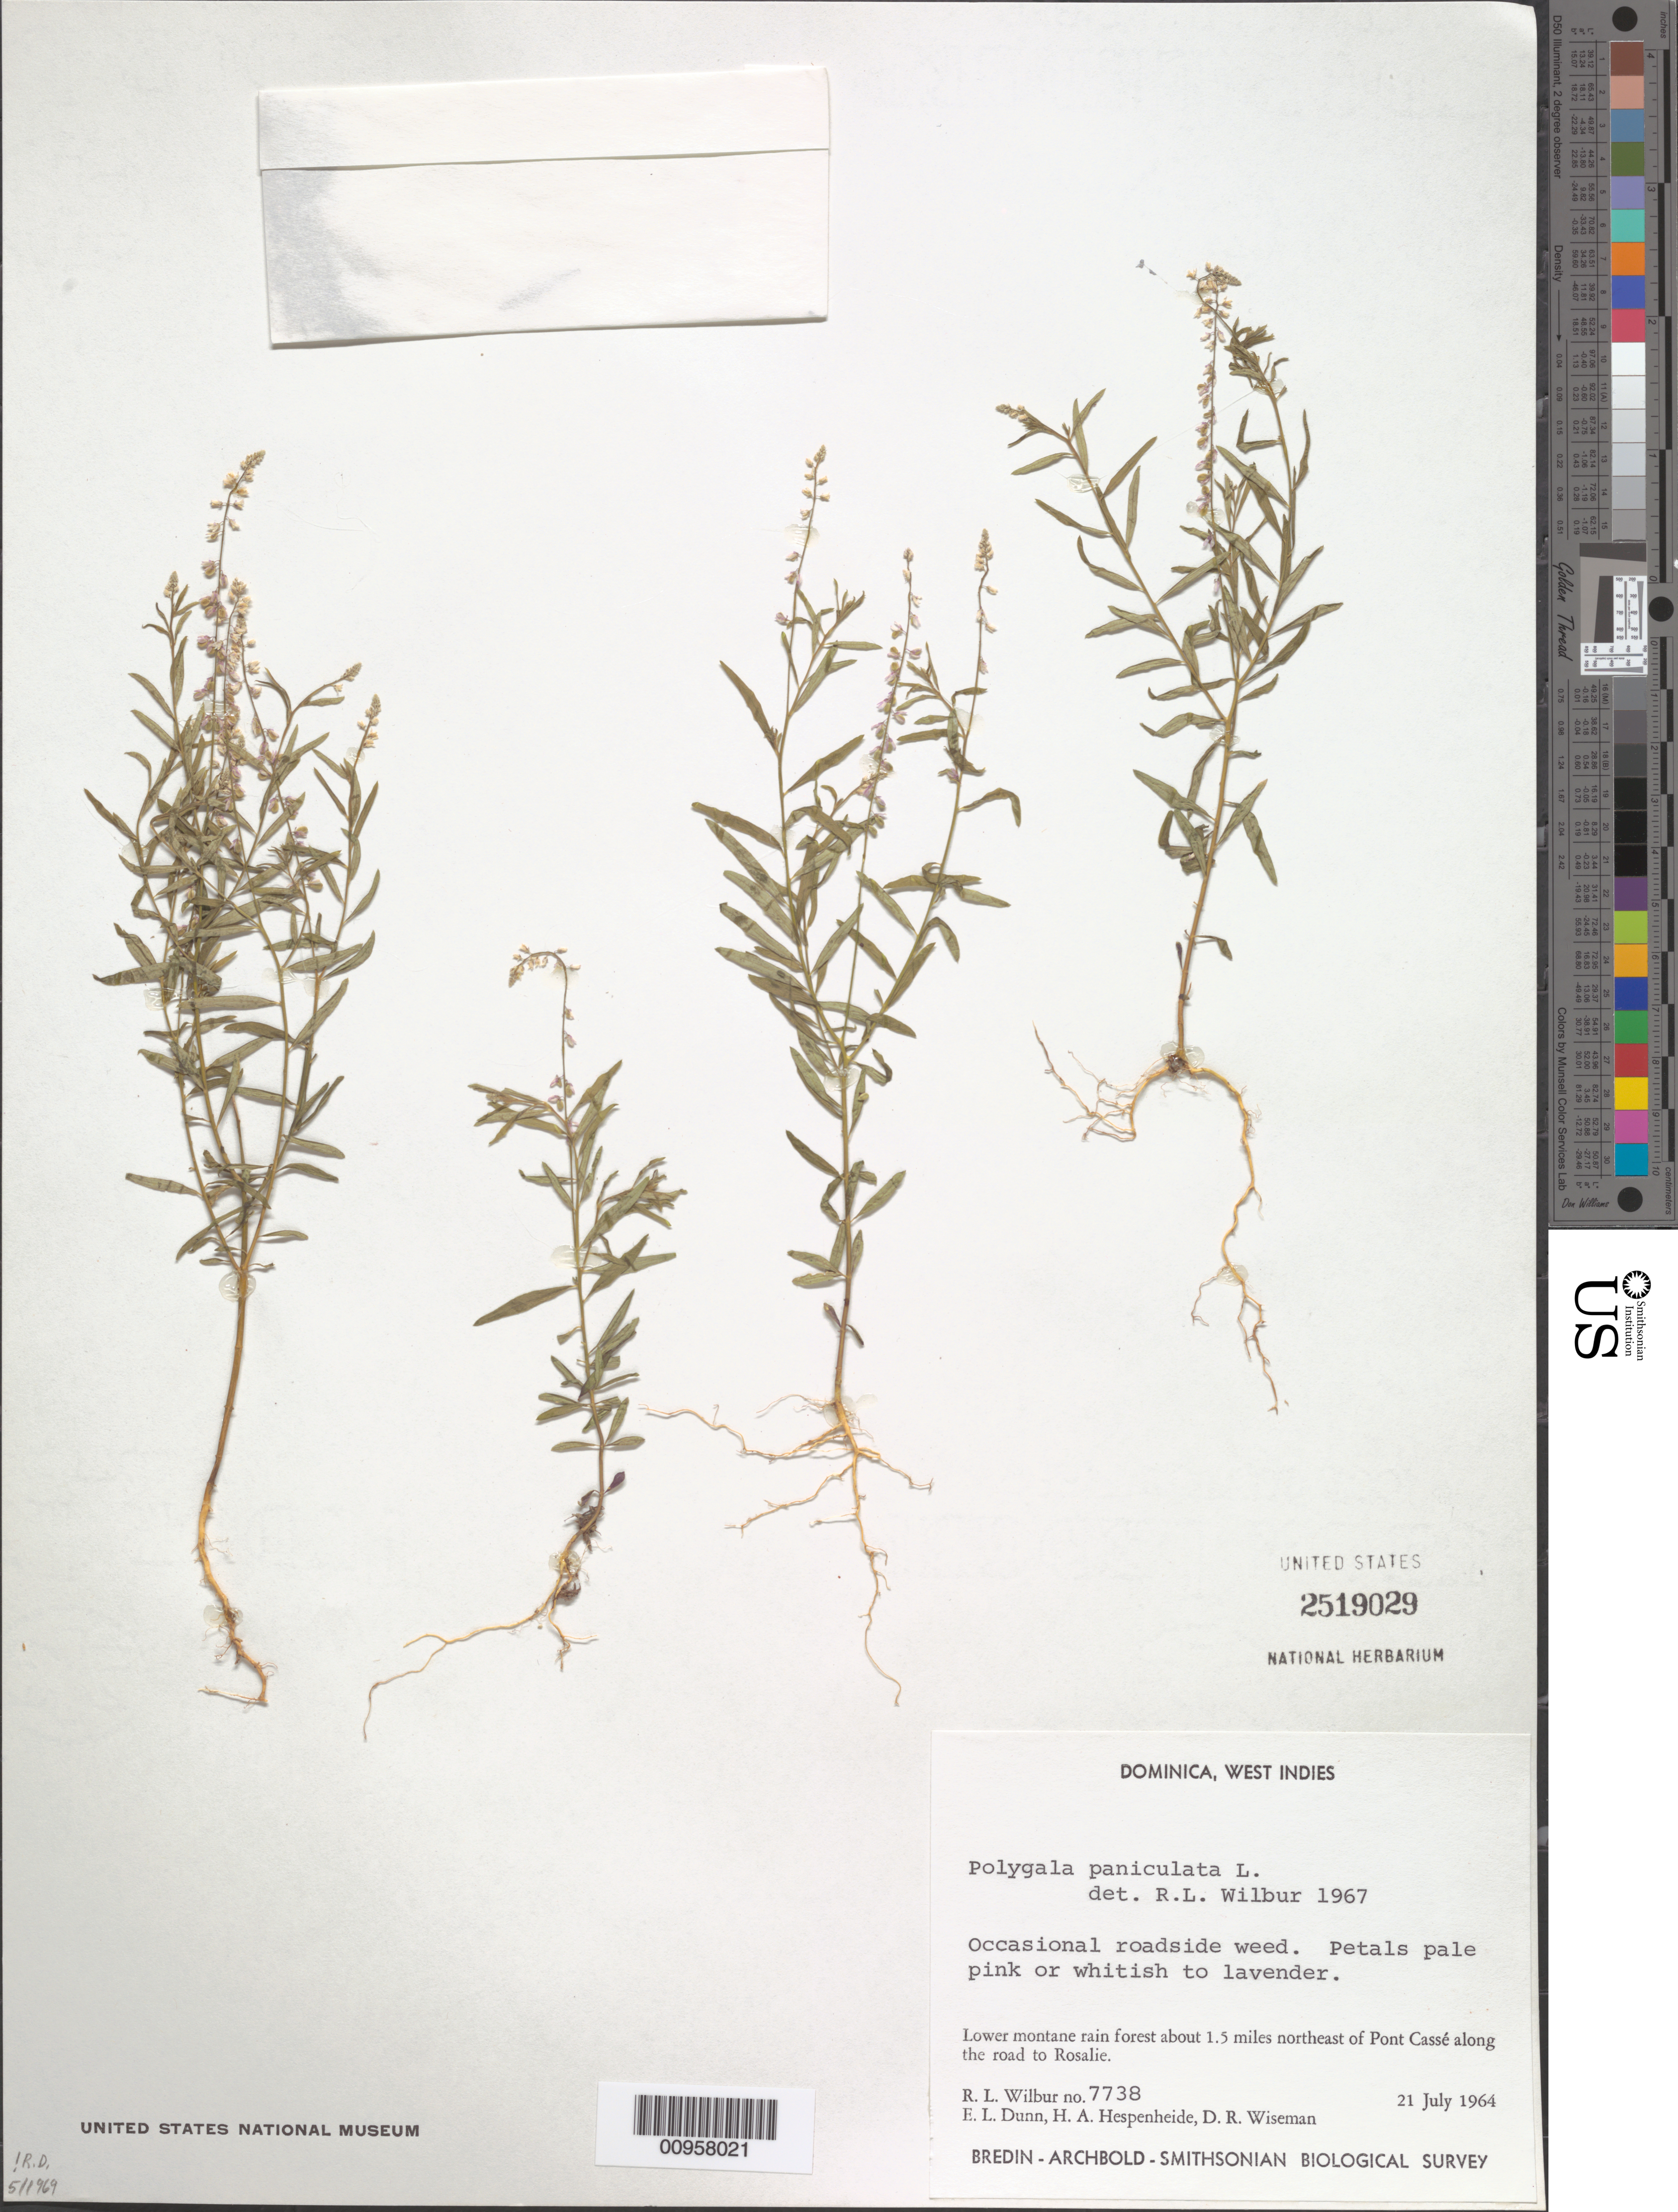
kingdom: Plantae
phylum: Tracheophyta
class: Magnoliopsida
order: Fabales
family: Polygalaceae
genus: Polygala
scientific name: Polygala paniculata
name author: L.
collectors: R. L. Wilbur, E. Dunn, H. A. Hespenheide & D. R. Wiseman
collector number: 7738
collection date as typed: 21 Jul 1964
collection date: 1964-07-21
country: Dominica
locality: About 1.5 miles NE of Pont Cassé along the road to Rosalie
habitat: Roadside in lower montane rain forest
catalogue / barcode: US 2519029